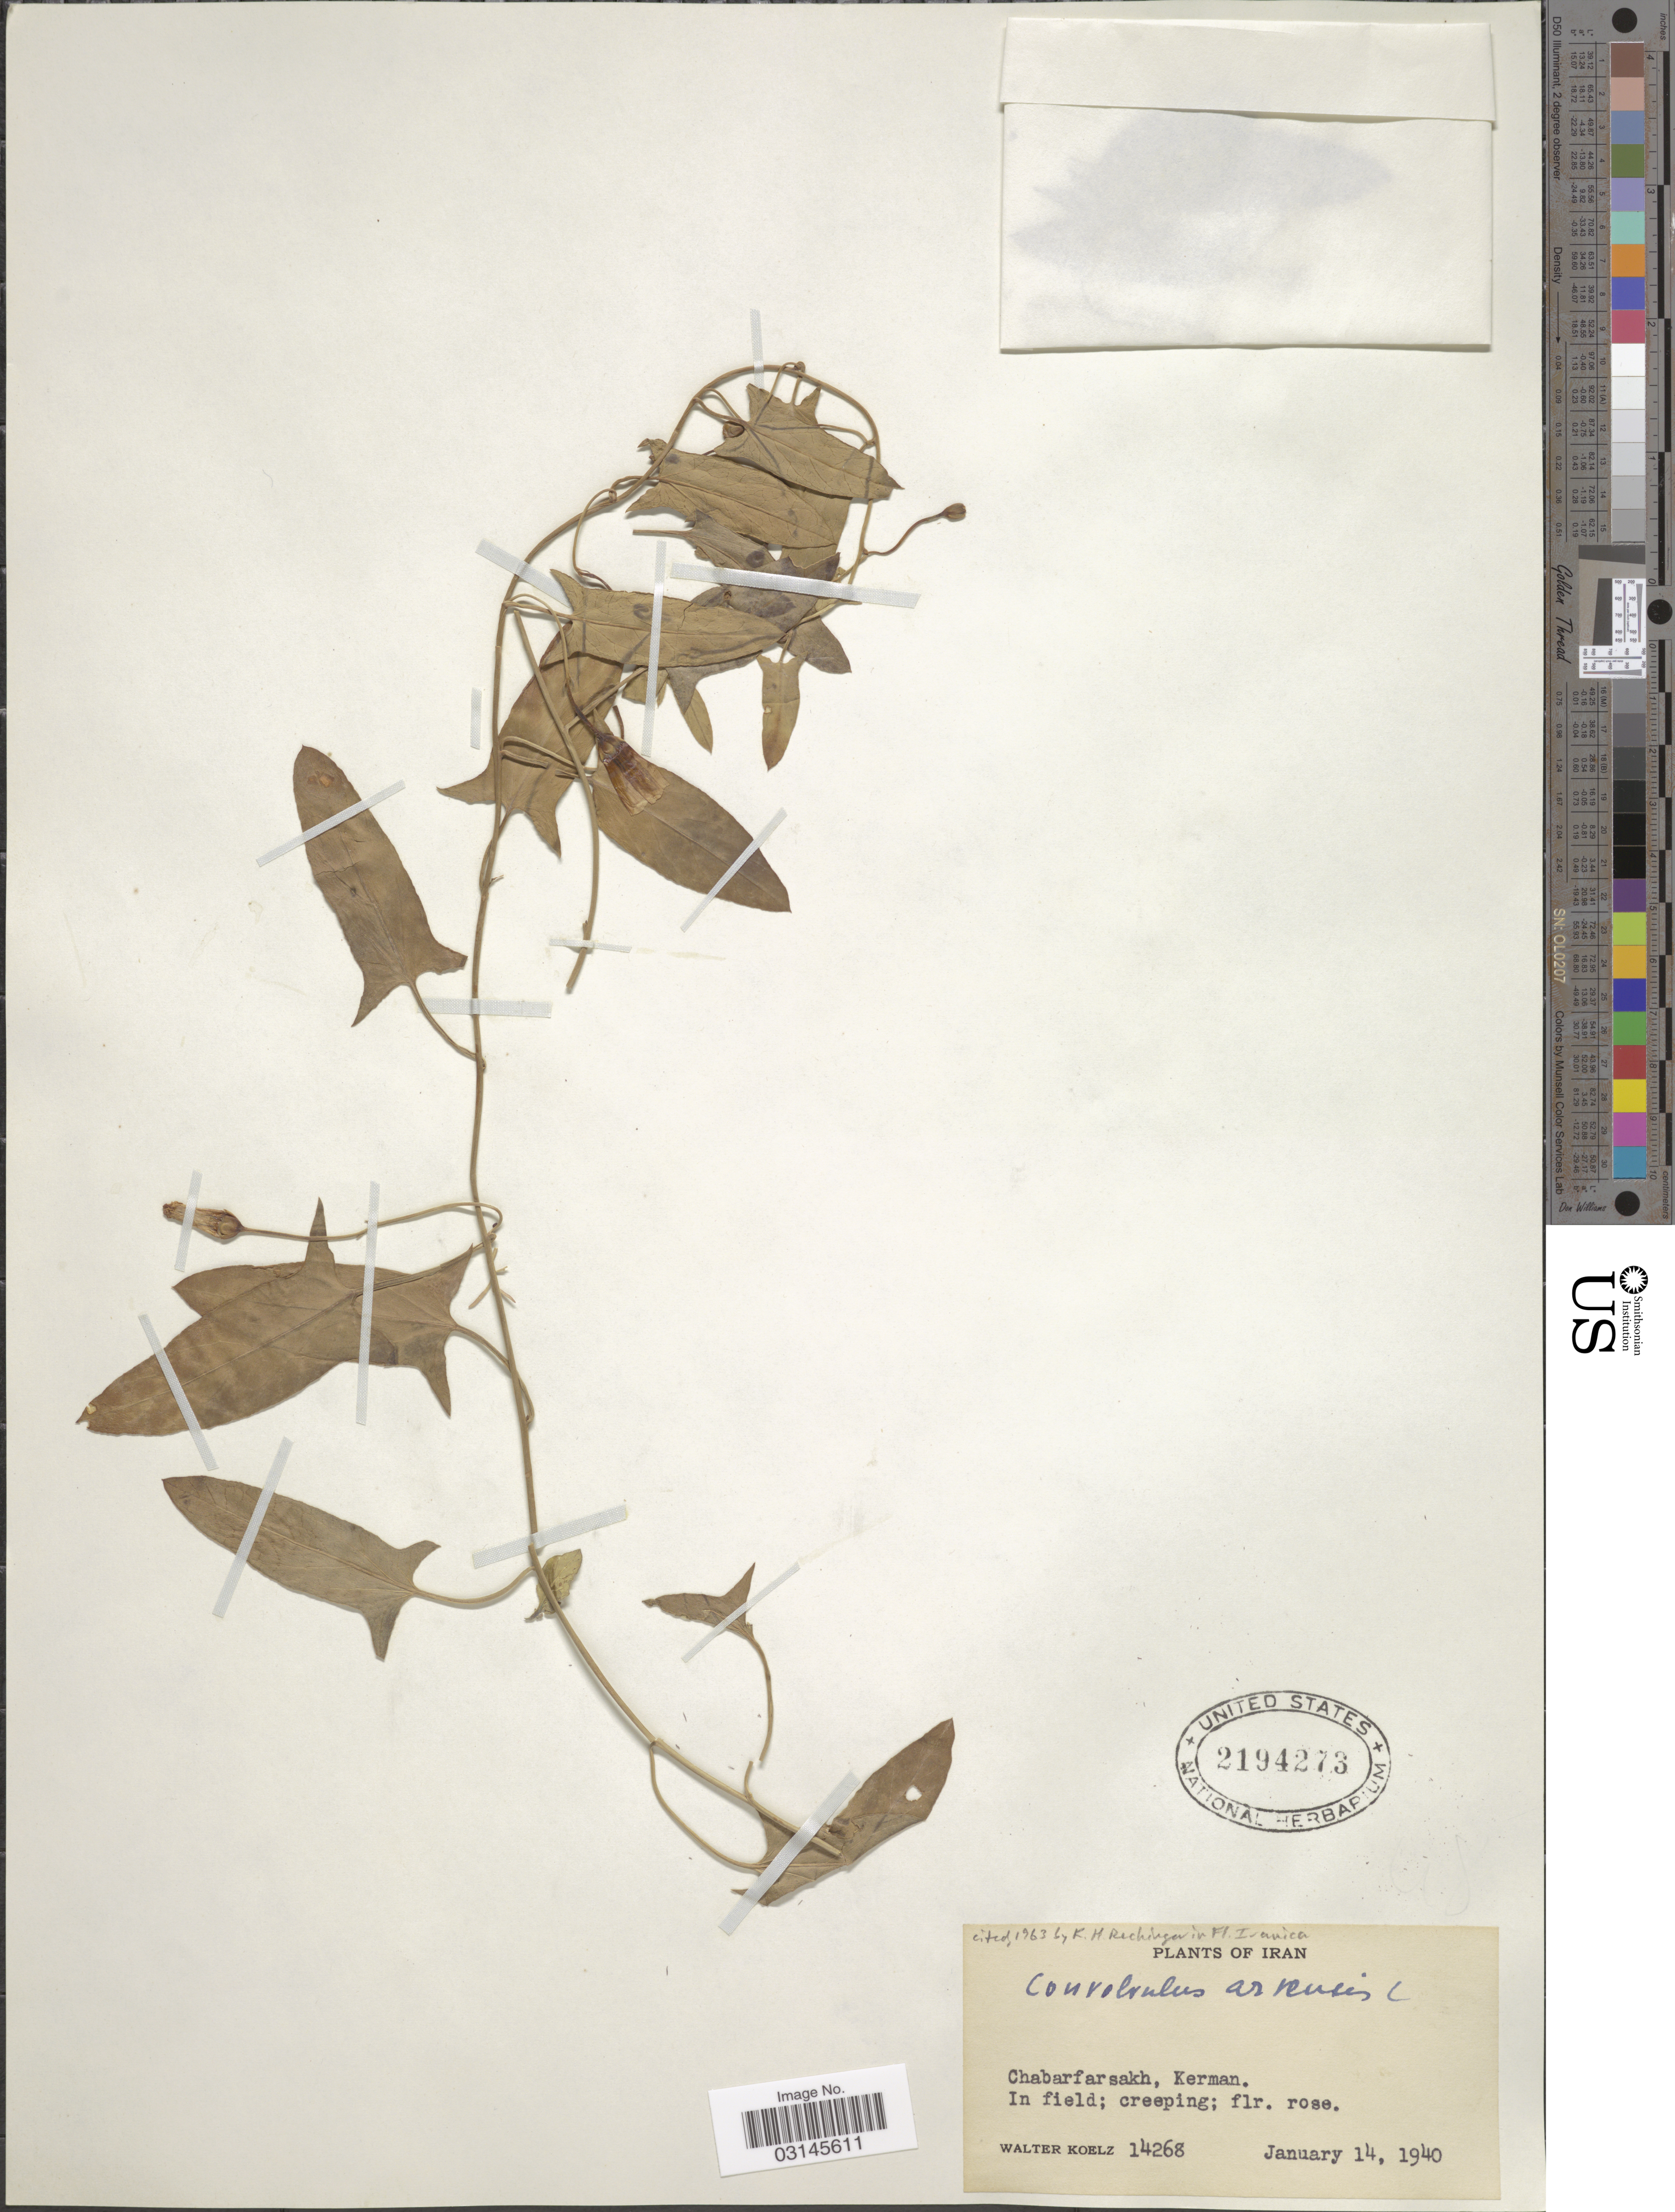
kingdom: Plantae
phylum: Tracheophyta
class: Magnoliopsida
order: Solanales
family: Convolvulaceae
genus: Convolvulus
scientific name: Convolvulus arvensis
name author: L.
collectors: W. N. Koelz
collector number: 14268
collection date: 1940-01-14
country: Iran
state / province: Kerman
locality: Chabarfarsakh.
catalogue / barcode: US 2194273